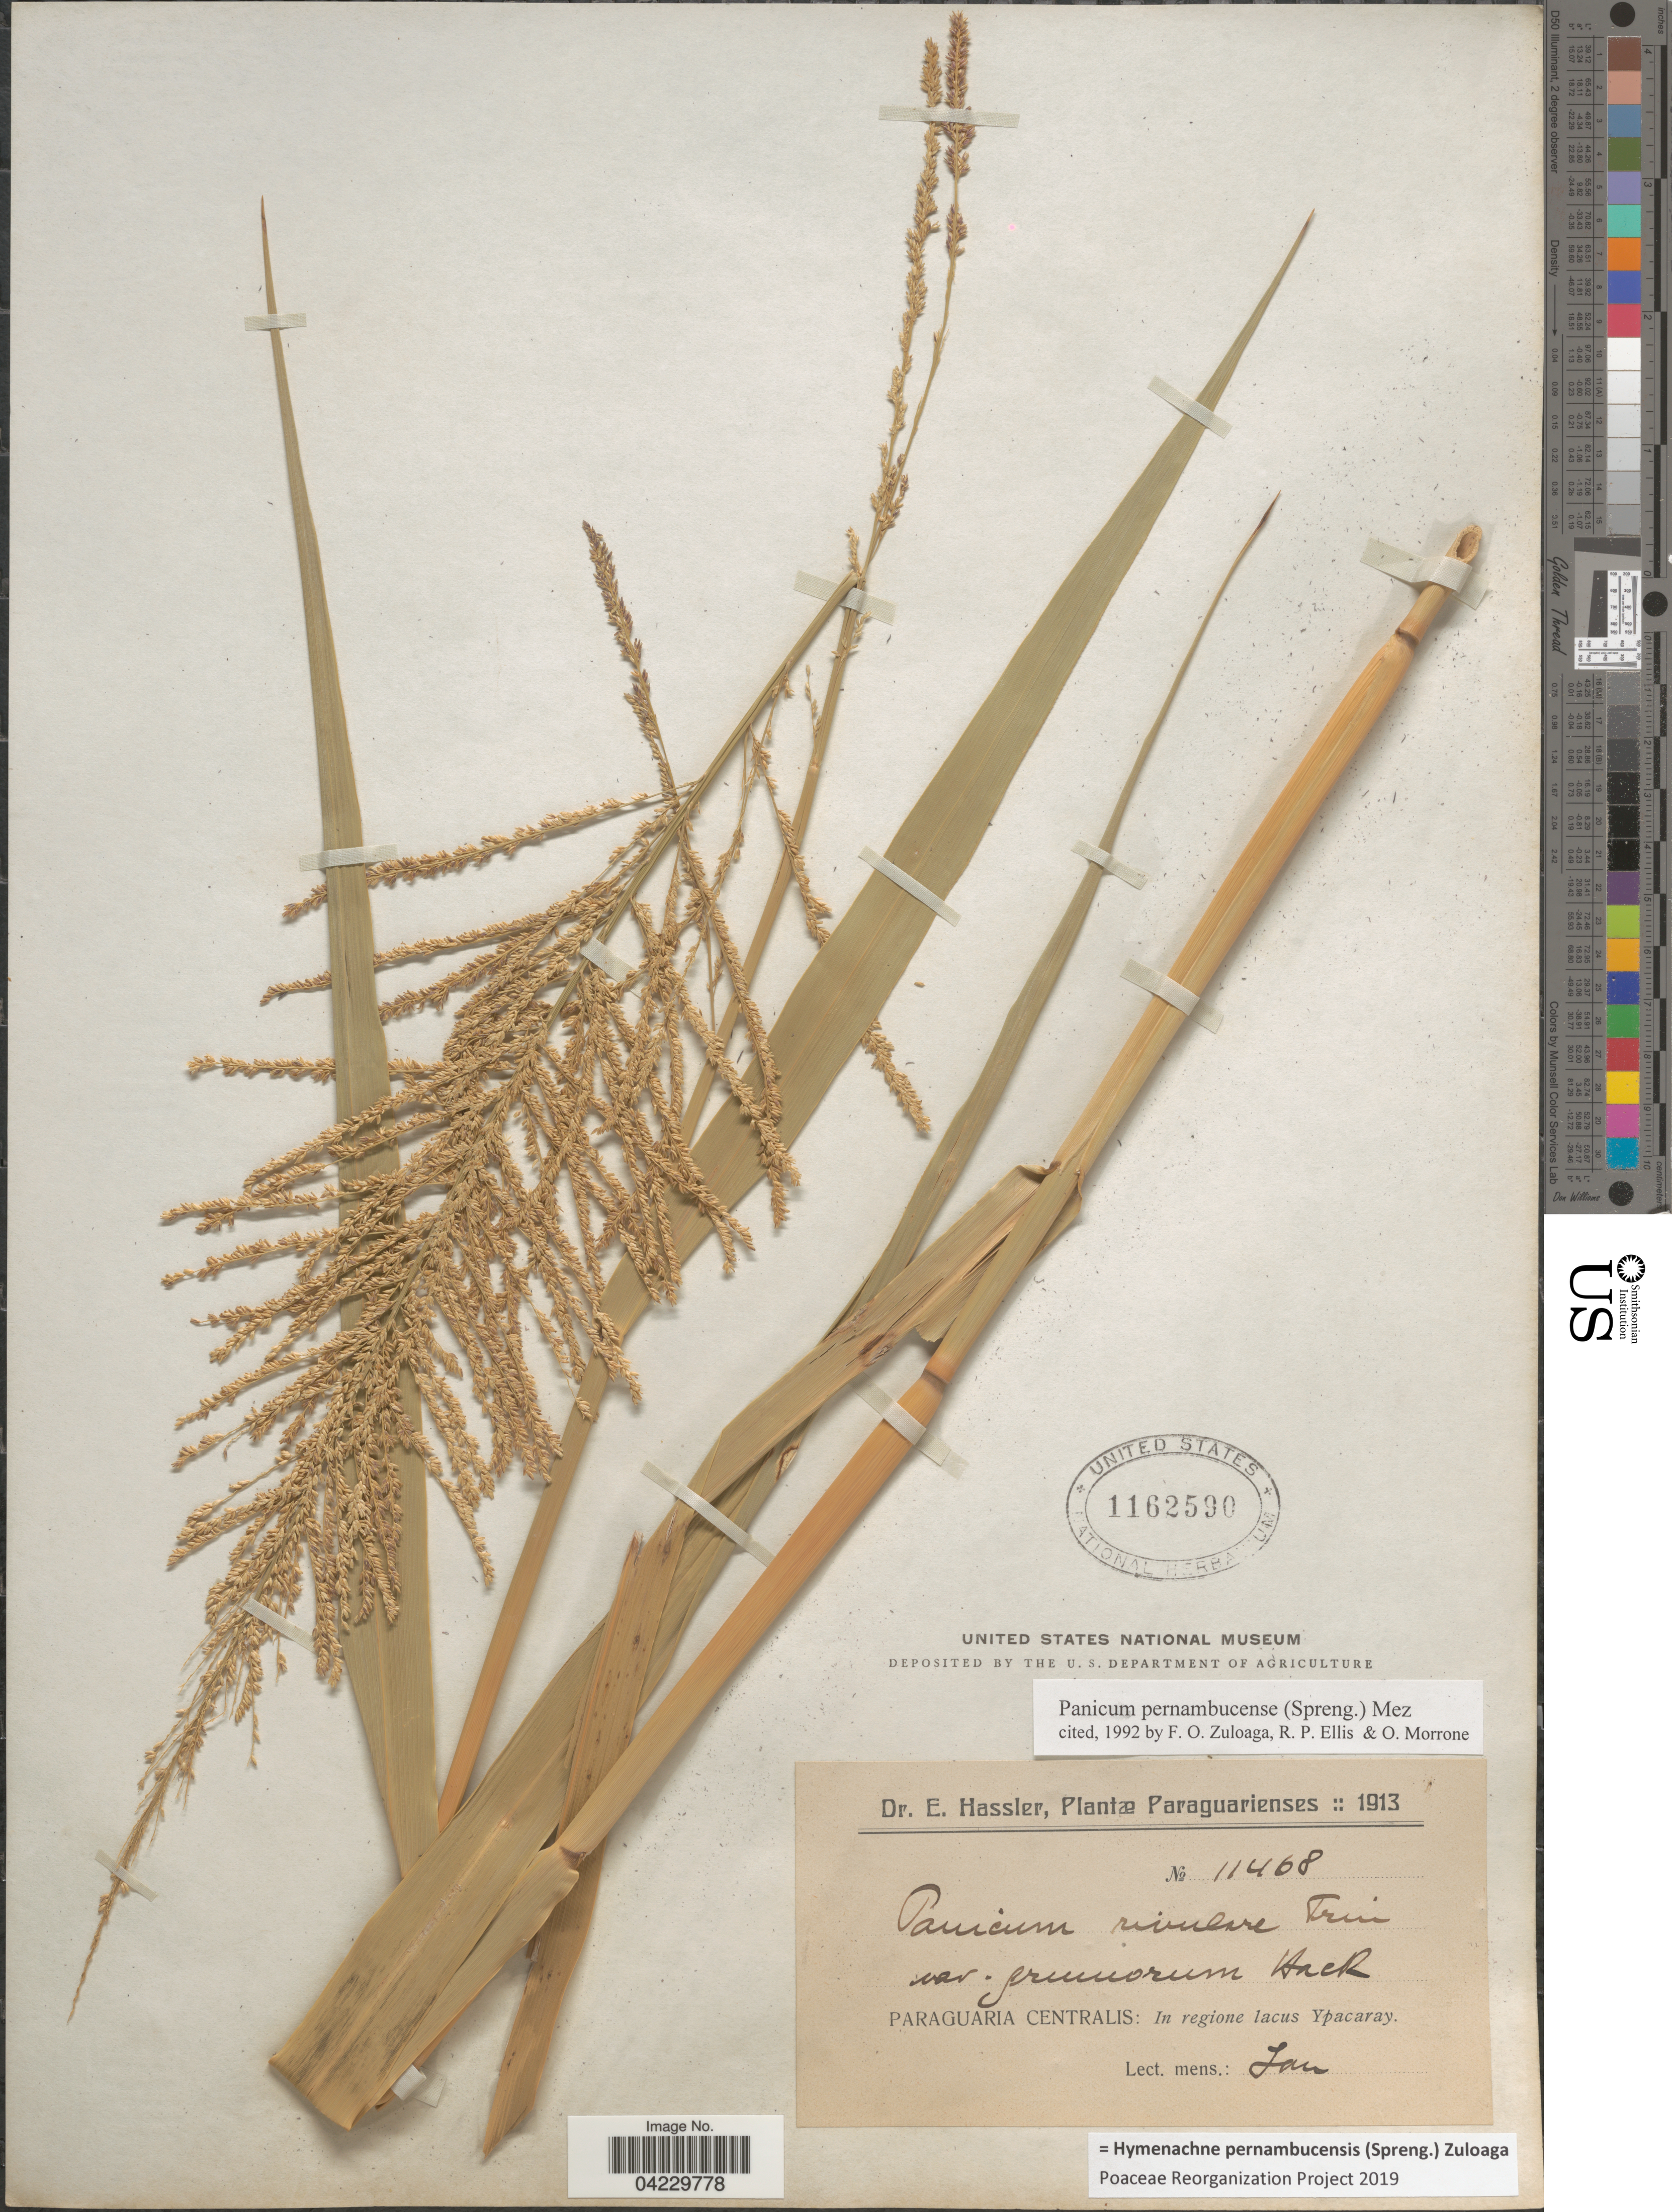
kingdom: Plantae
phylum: Tracheophyta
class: Liliopsida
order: Poales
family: Poaceae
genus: Hymenachne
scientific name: Hymenachne pernambucensis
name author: (Spreng.) Zuloaga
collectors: E. Hassler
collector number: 11468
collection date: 1913-01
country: Paraguay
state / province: Paraguari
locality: Paraguaria Centralis: In regione lacus Ypacaray.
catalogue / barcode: US 1162590